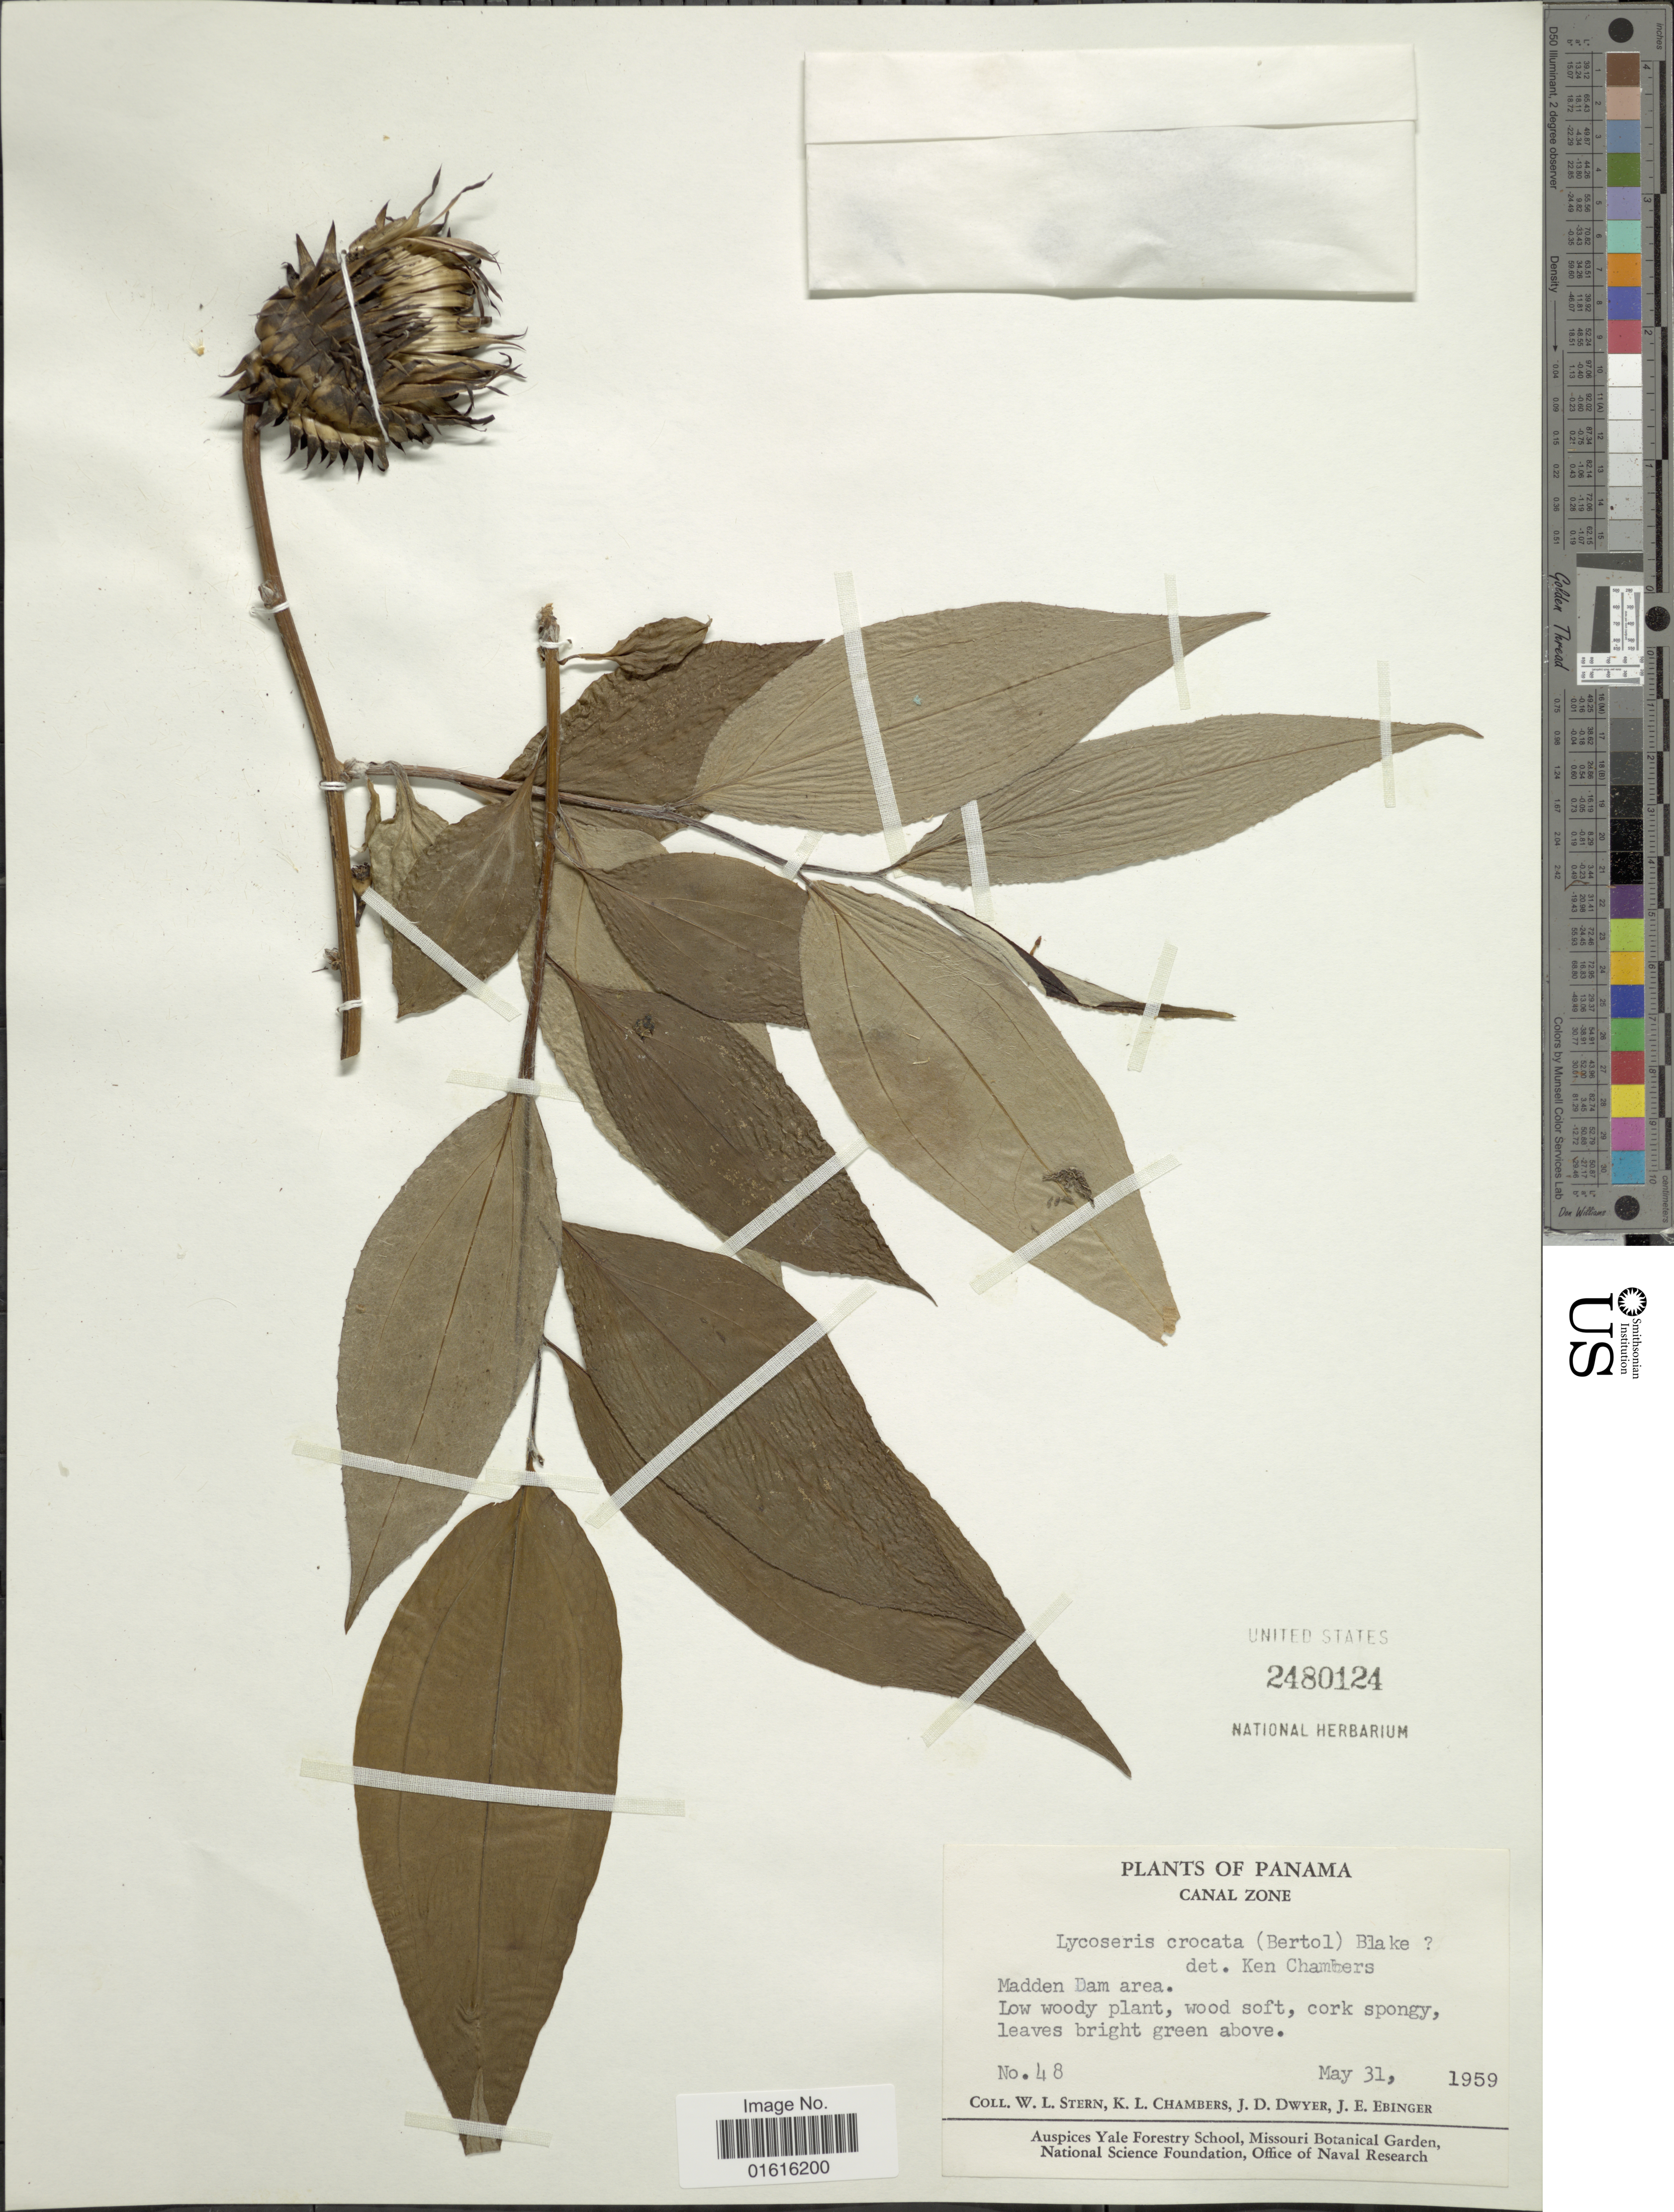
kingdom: Plantae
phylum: Tracheophyta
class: Magnoliopsida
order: Asterales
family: Asteraceae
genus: Lycoseris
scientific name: Lycoseris crocata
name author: S.F. Blake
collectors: W. L. Stern, K. Chambers, J. D. Dwyer & J. Ebinger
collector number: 48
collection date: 1959-05-31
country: Panama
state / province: Colón / Panamá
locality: Canal Zone. Madden Dam area.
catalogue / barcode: US 2480124